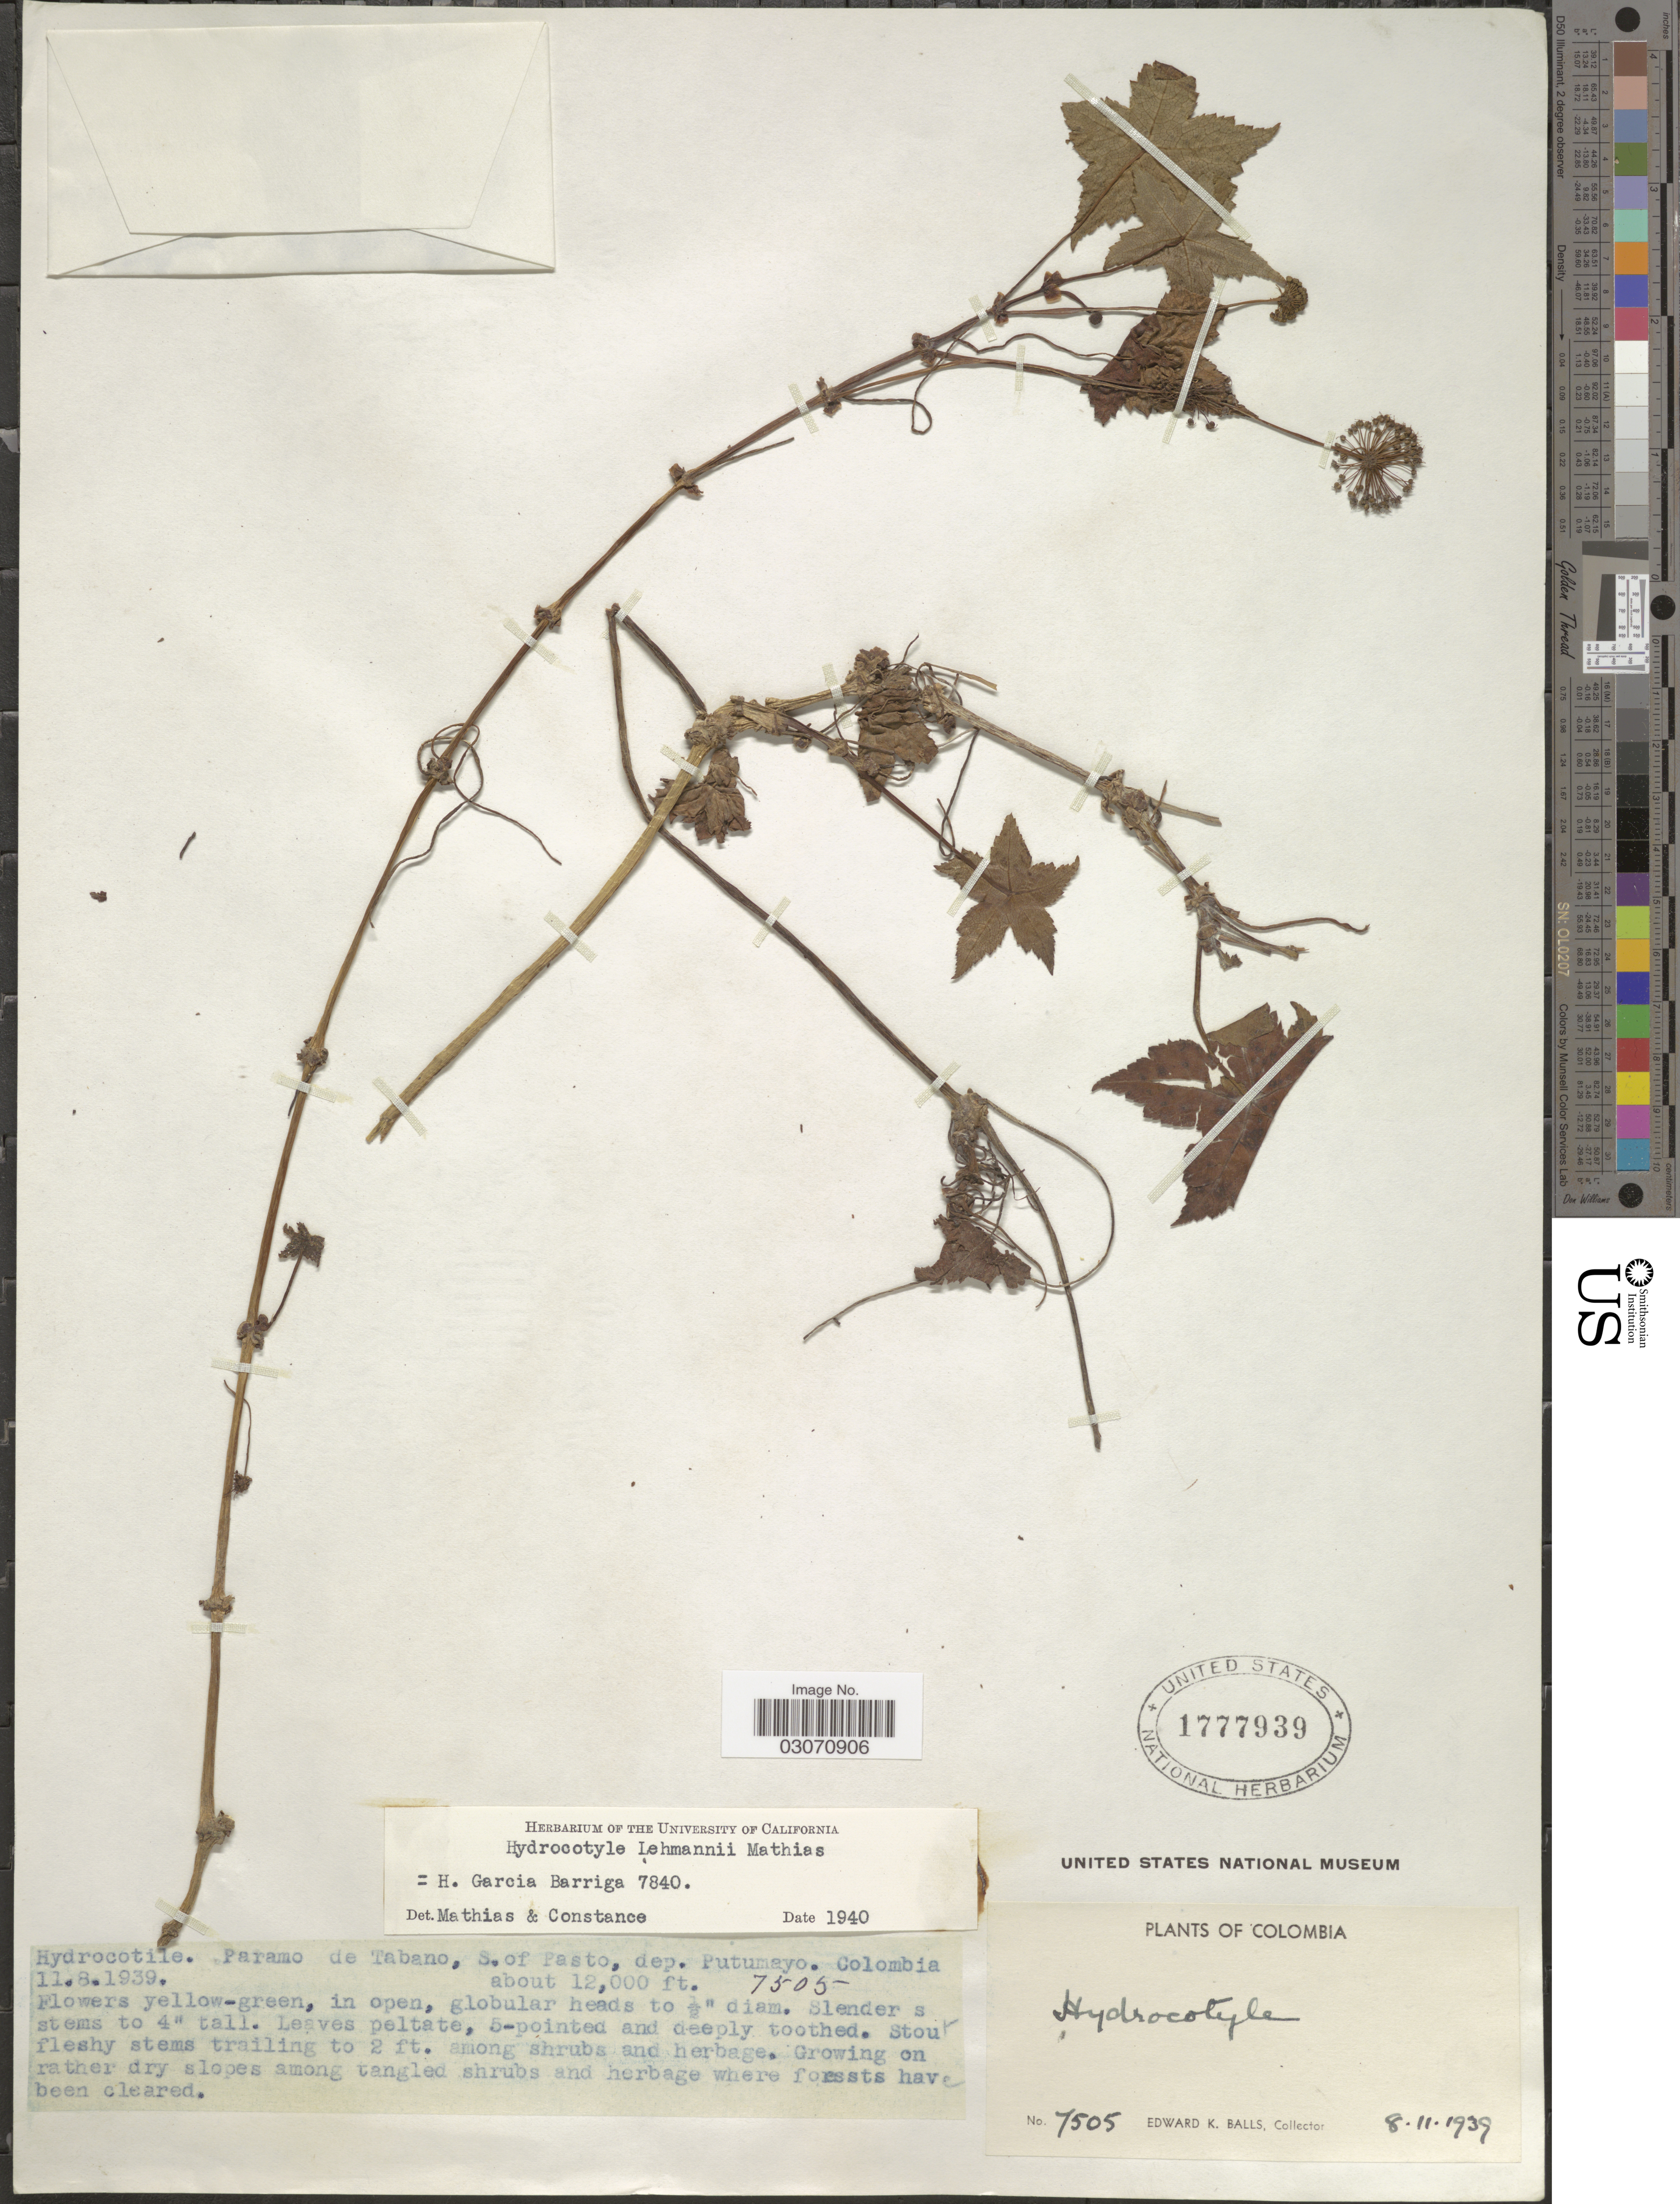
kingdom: Plantae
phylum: Tracheophyta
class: Magnoliopsida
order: Apiales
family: Araliaceae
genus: Hydrocotyle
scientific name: Hydrocotyle lehmannii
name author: Mathias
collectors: E. K. Balls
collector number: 7505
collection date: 1939-11-08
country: Colombia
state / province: Putumayo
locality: Paramo de Tabano, S. of Pasto, dep. Putumayo.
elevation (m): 3658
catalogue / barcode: US 1777939